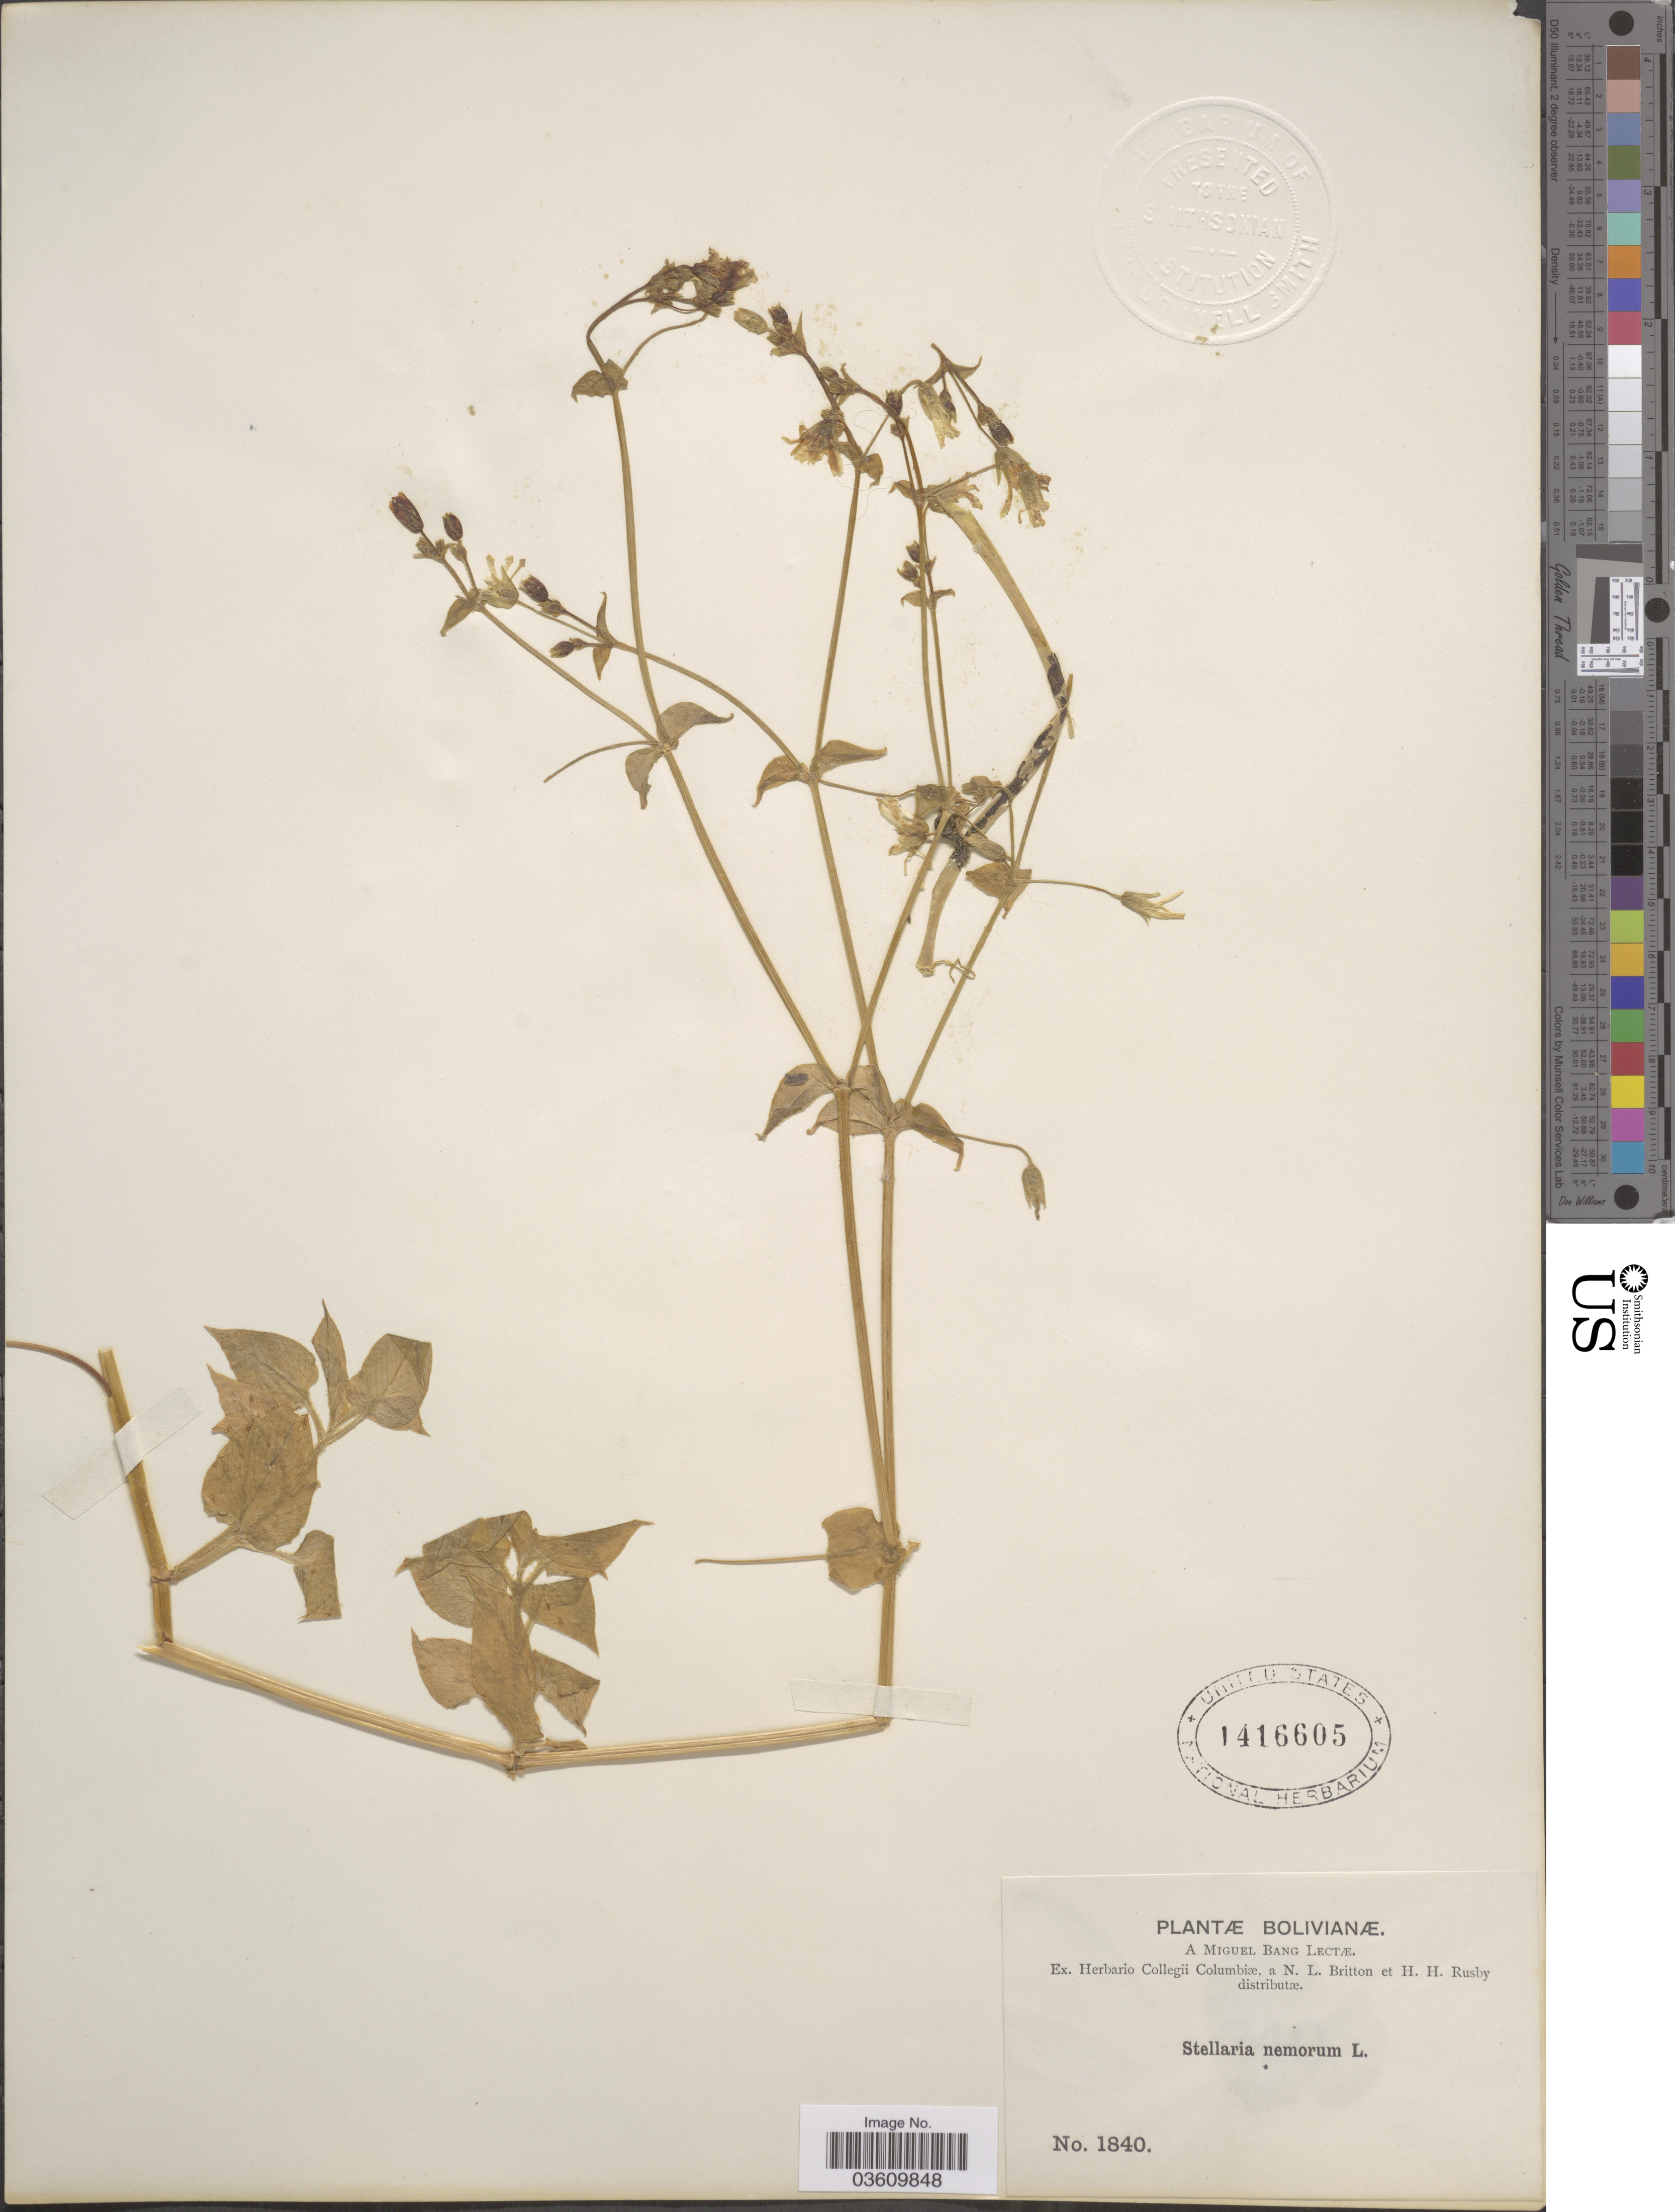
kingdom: Plantae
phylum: Tracheophyta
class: Magnoliopsida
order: Caryophyllales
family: Caryophyllaceae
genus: Stellaria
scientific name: Stellaria nemorum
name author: L.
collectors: M. Bang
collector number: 1840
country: Bolivia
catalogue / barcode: US 1416605